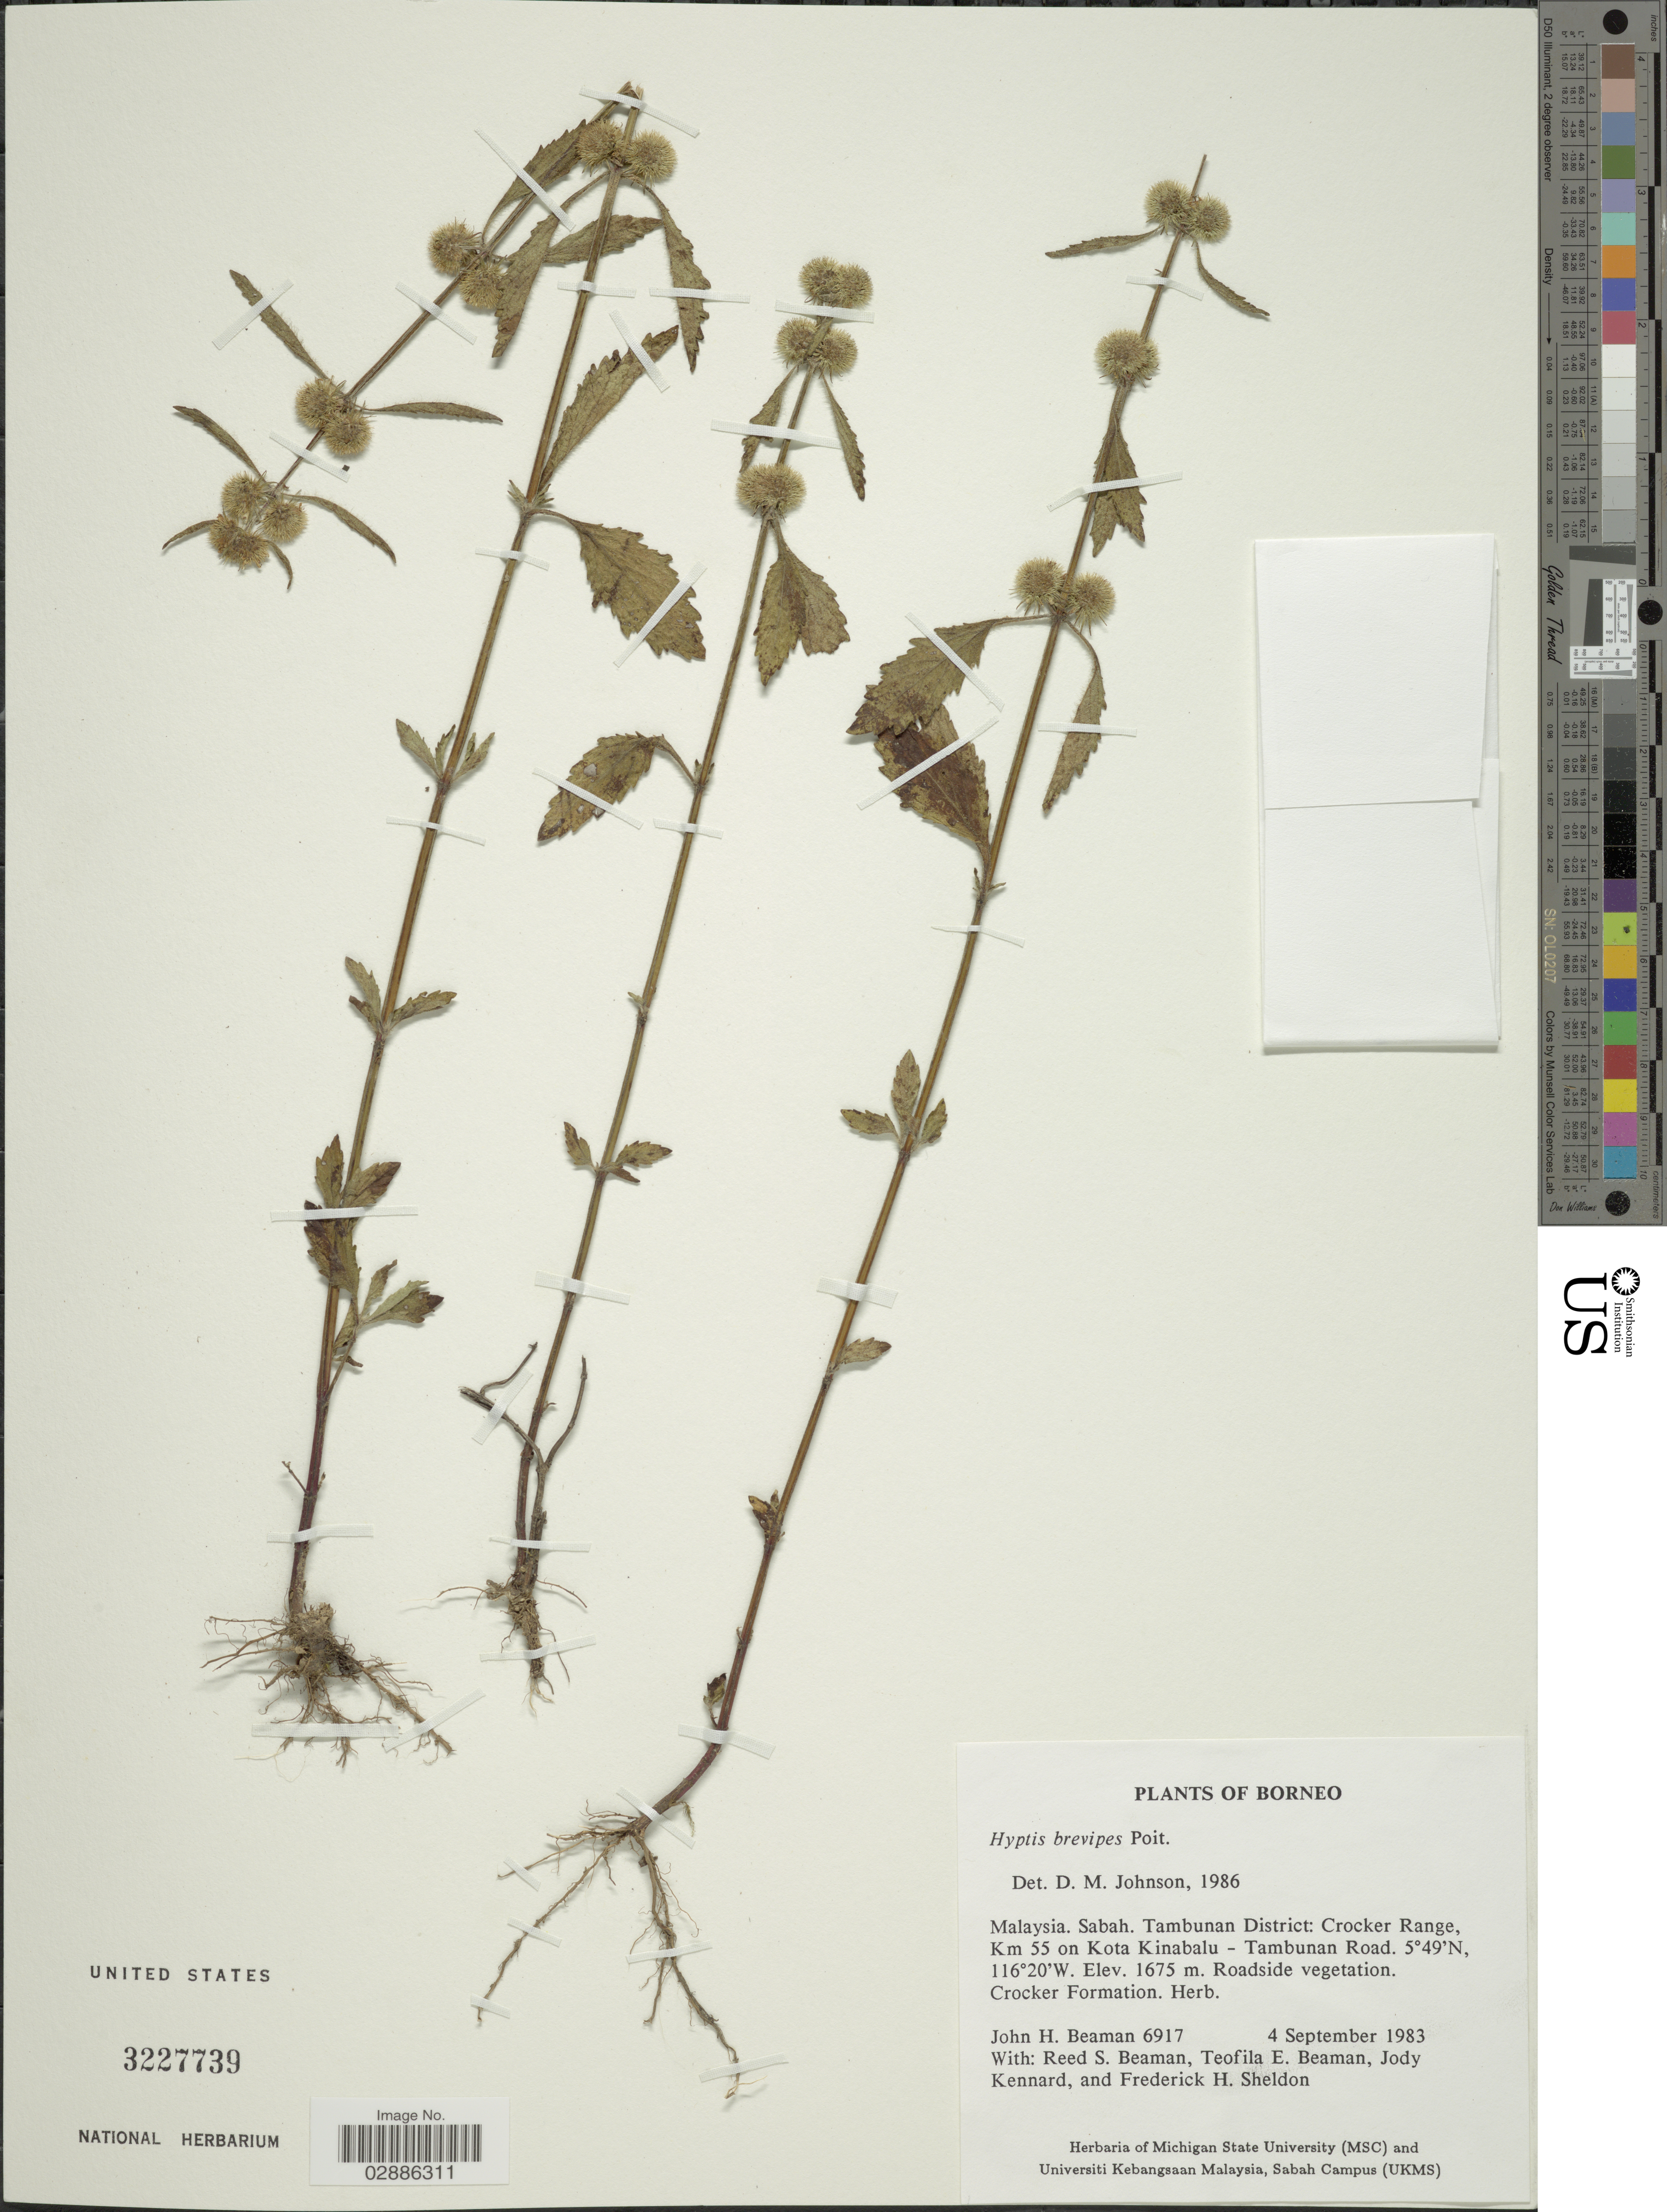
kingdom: Plantae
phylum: Tracheophyta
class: Magnoliopsida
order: Lamiales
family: Lamiaceae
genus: Hyptis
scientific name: Hyptis brevipes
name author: Poit.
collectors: J. H. Beaman, R. S. Beaman, T. E. Beaman, J. Kennard & F. Sheldon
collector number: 6917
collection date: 1983-09-04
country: Malaysia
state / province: Sabah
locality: Tambunan District: Crocker Range, Km 55 on Kota Kinabalu - Tambunan Road. Borneo.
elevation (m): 1675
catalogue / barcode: US 3227739